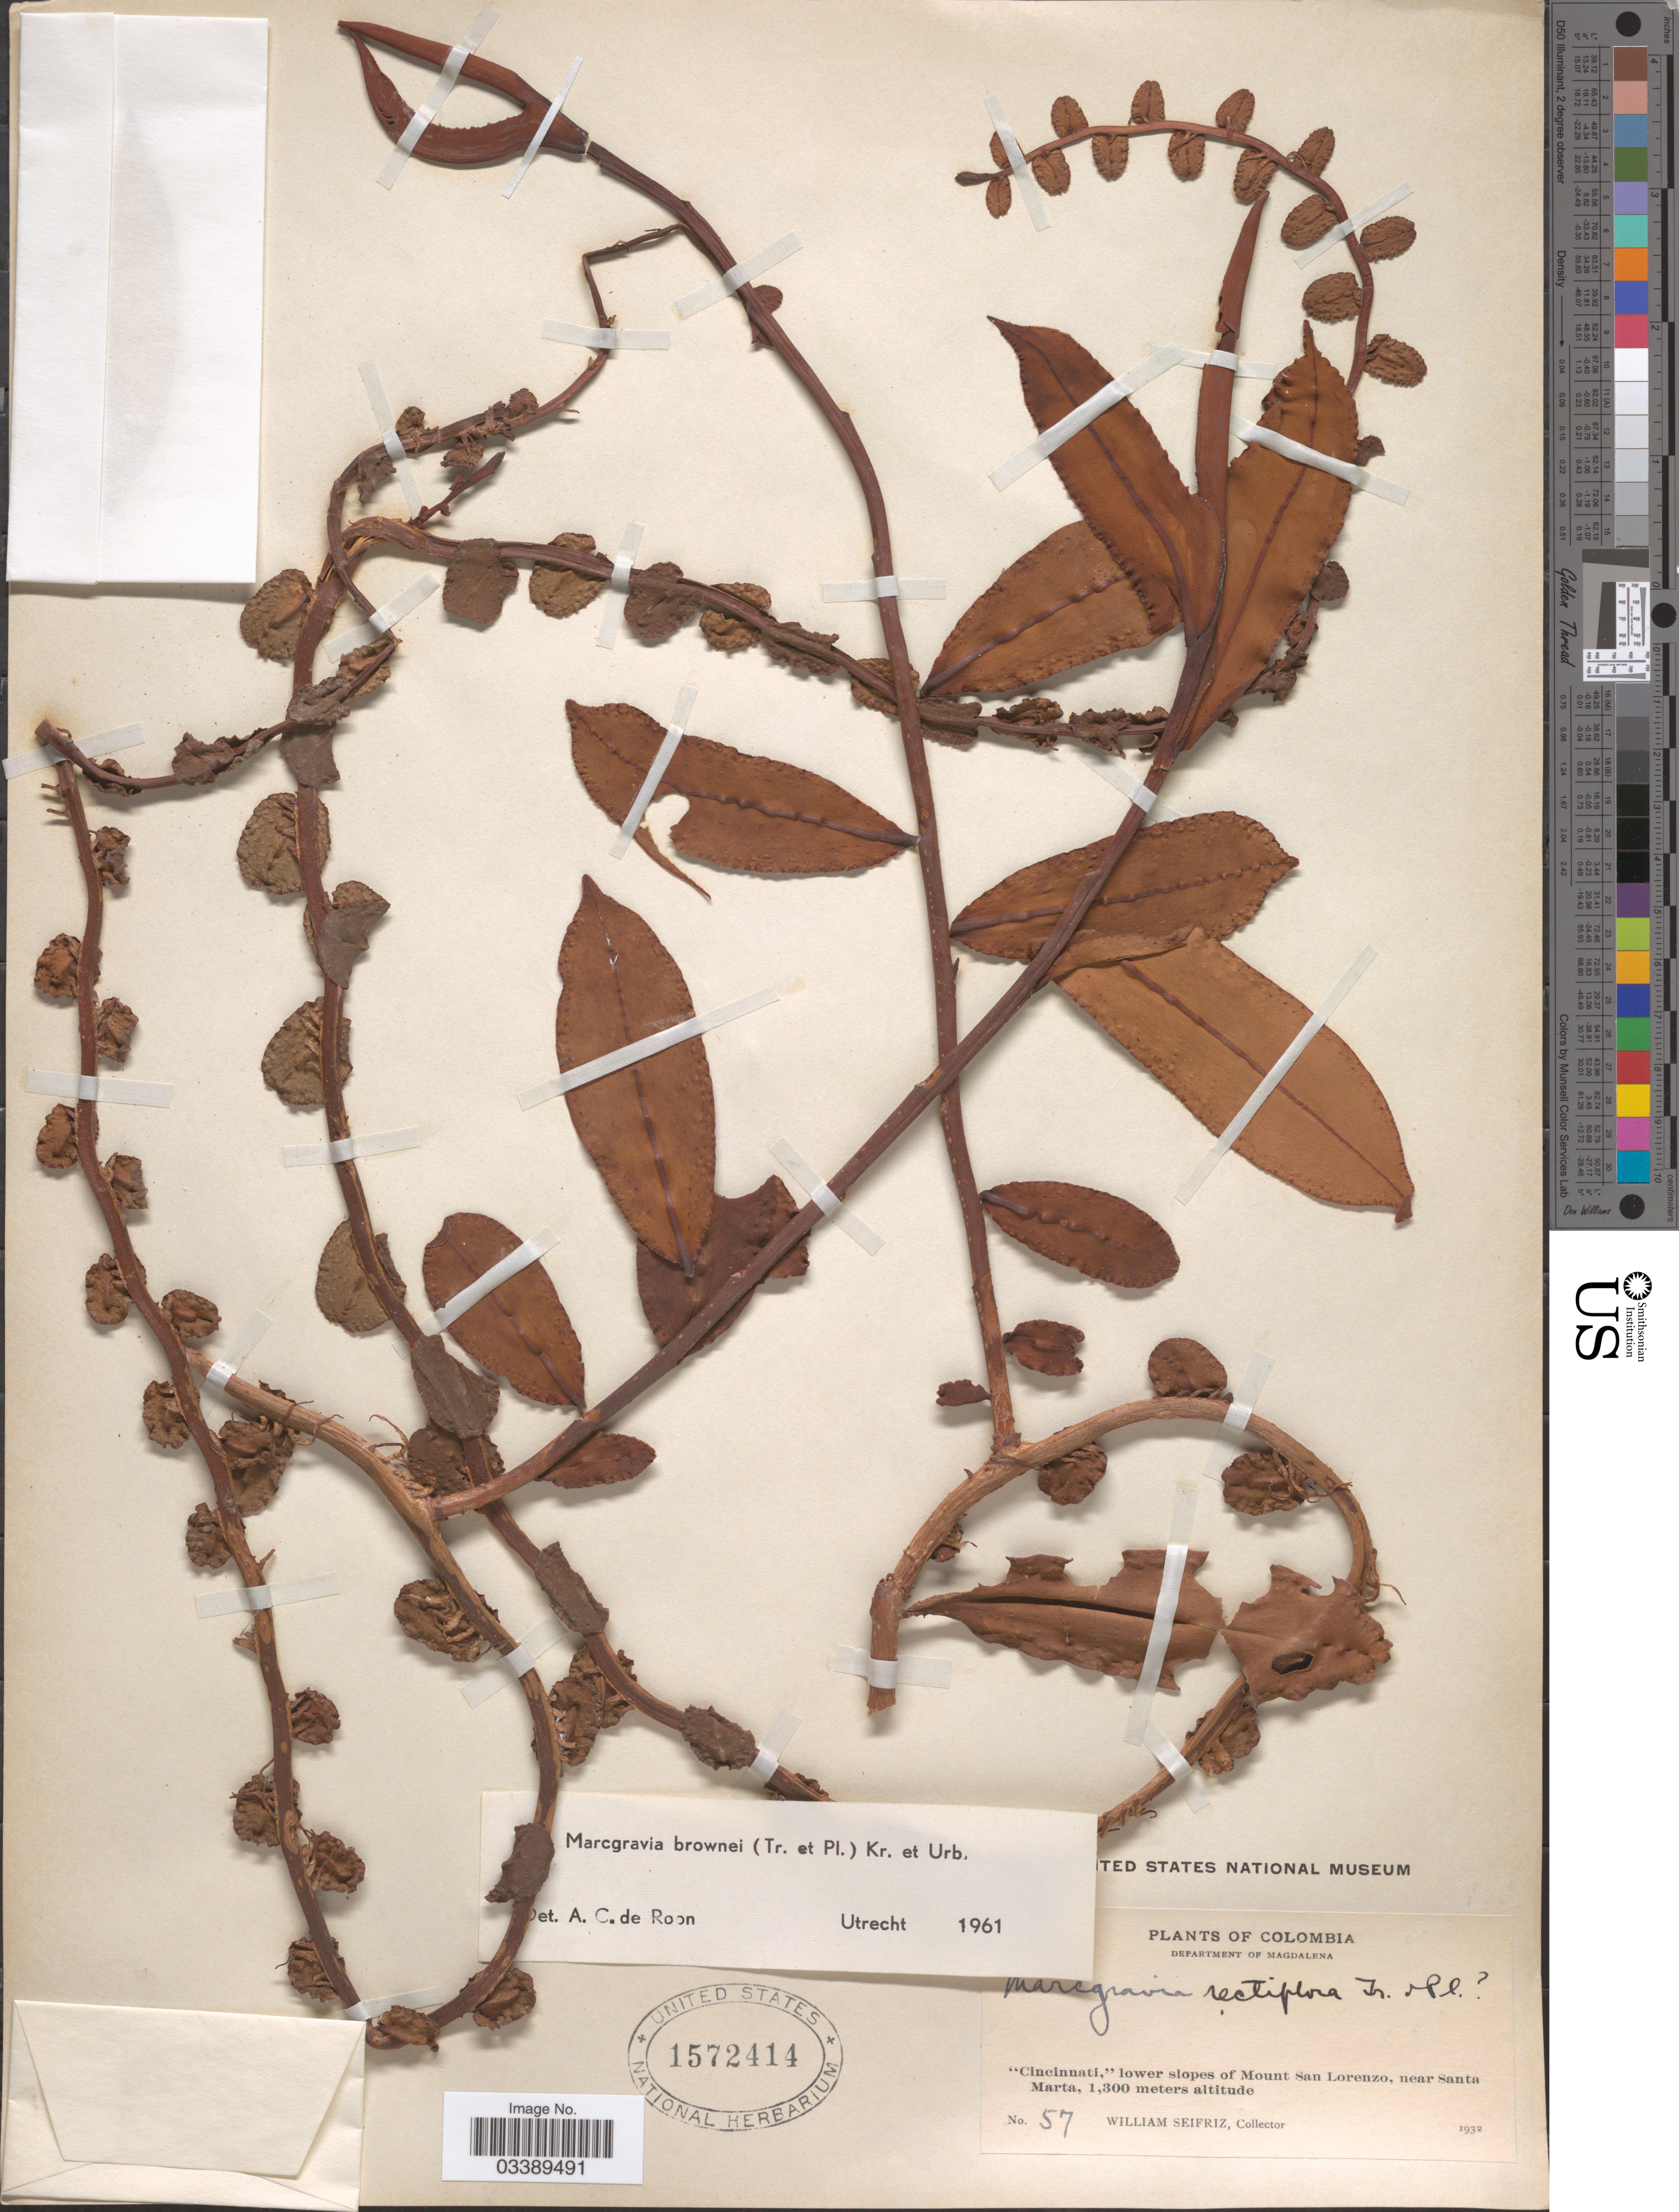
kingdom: Plantae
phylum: Tracheophyta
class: Magnoliopsida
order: Ericales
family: Marcgraviaceae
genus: Marcgravia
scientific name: Marcgravia brownei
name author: (Triana & Planch.) Krug & Urb.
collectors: W. Seifriz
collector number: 57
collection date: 1932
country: Colombia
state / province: Magdalena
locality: Department of Magdalena. "Cincinnati," lower slopes of Mount San Lorenzo, near Santa Marta.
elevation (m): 1300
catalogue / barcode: US 1572414